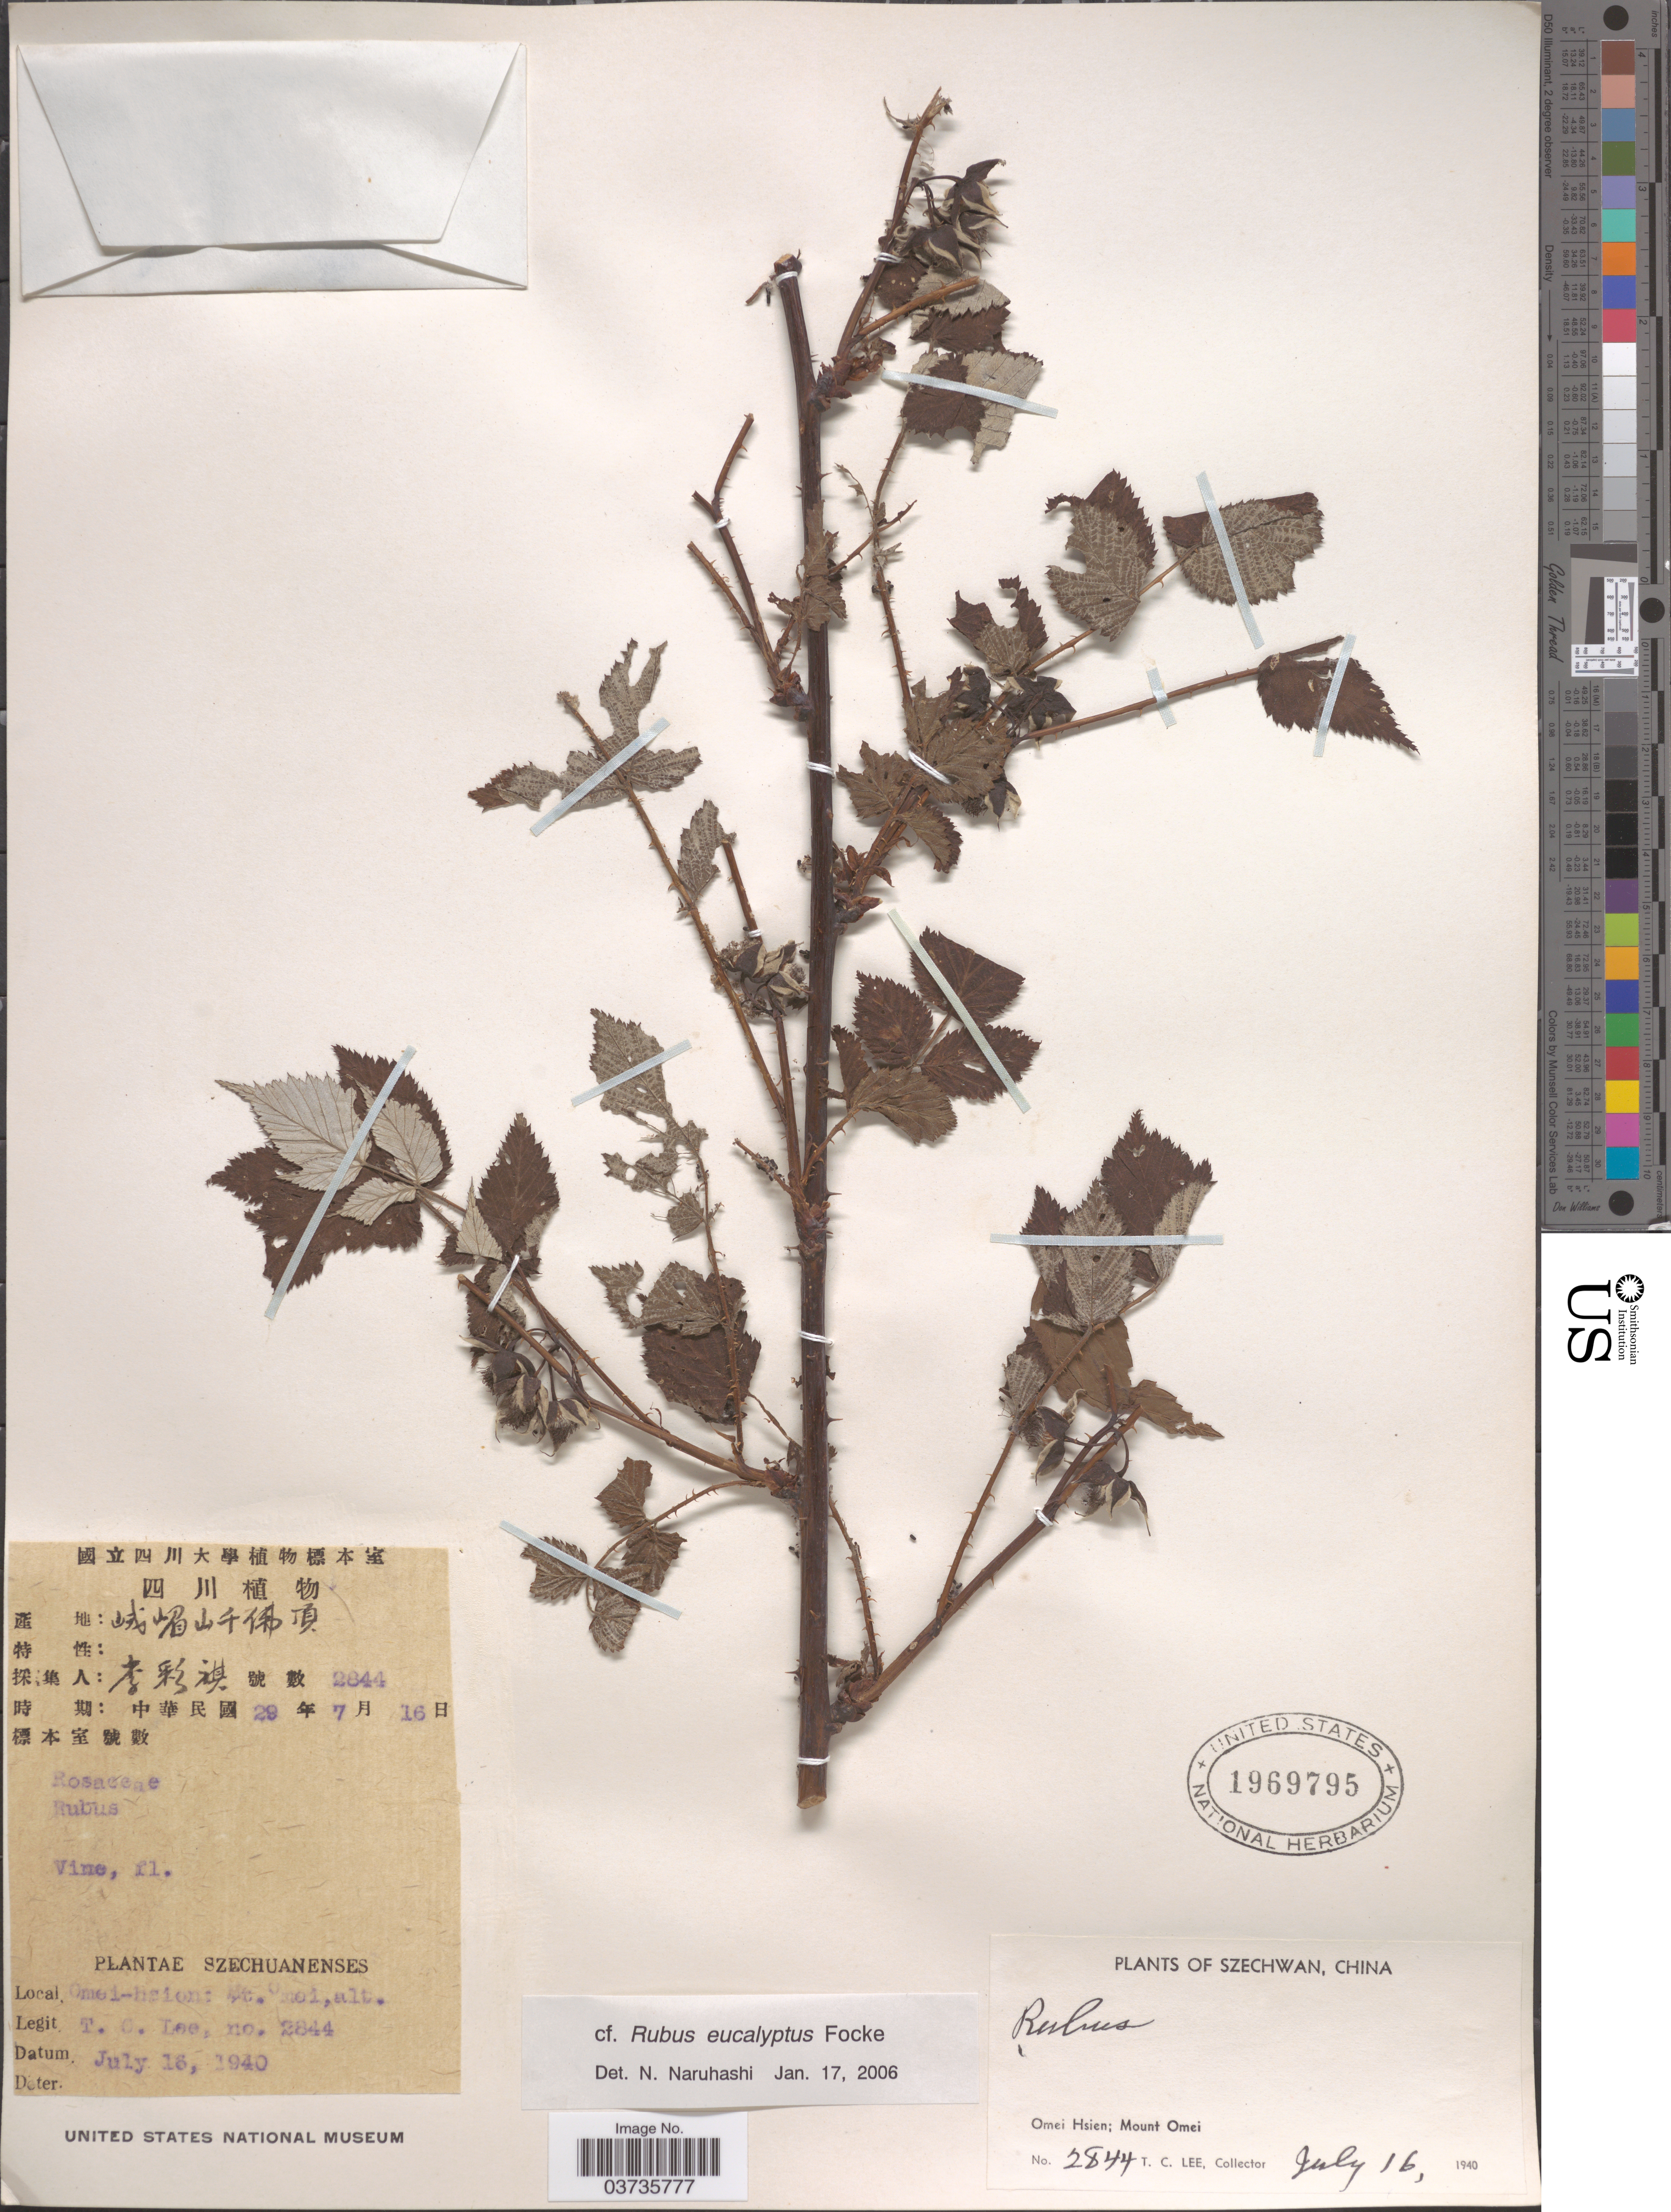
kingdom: Plantae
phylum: Tracheophyta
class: Magnoliopsida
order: Rosales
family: Rosaceae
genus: Rubus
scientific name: Rubus eucalyptus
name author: Focke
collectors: T. Lee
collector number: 2844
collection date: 1940-07-16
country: China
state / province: Sichuan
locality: Omei-hsien: Mt. Omei. Szechwan.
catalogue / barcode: US 1969795